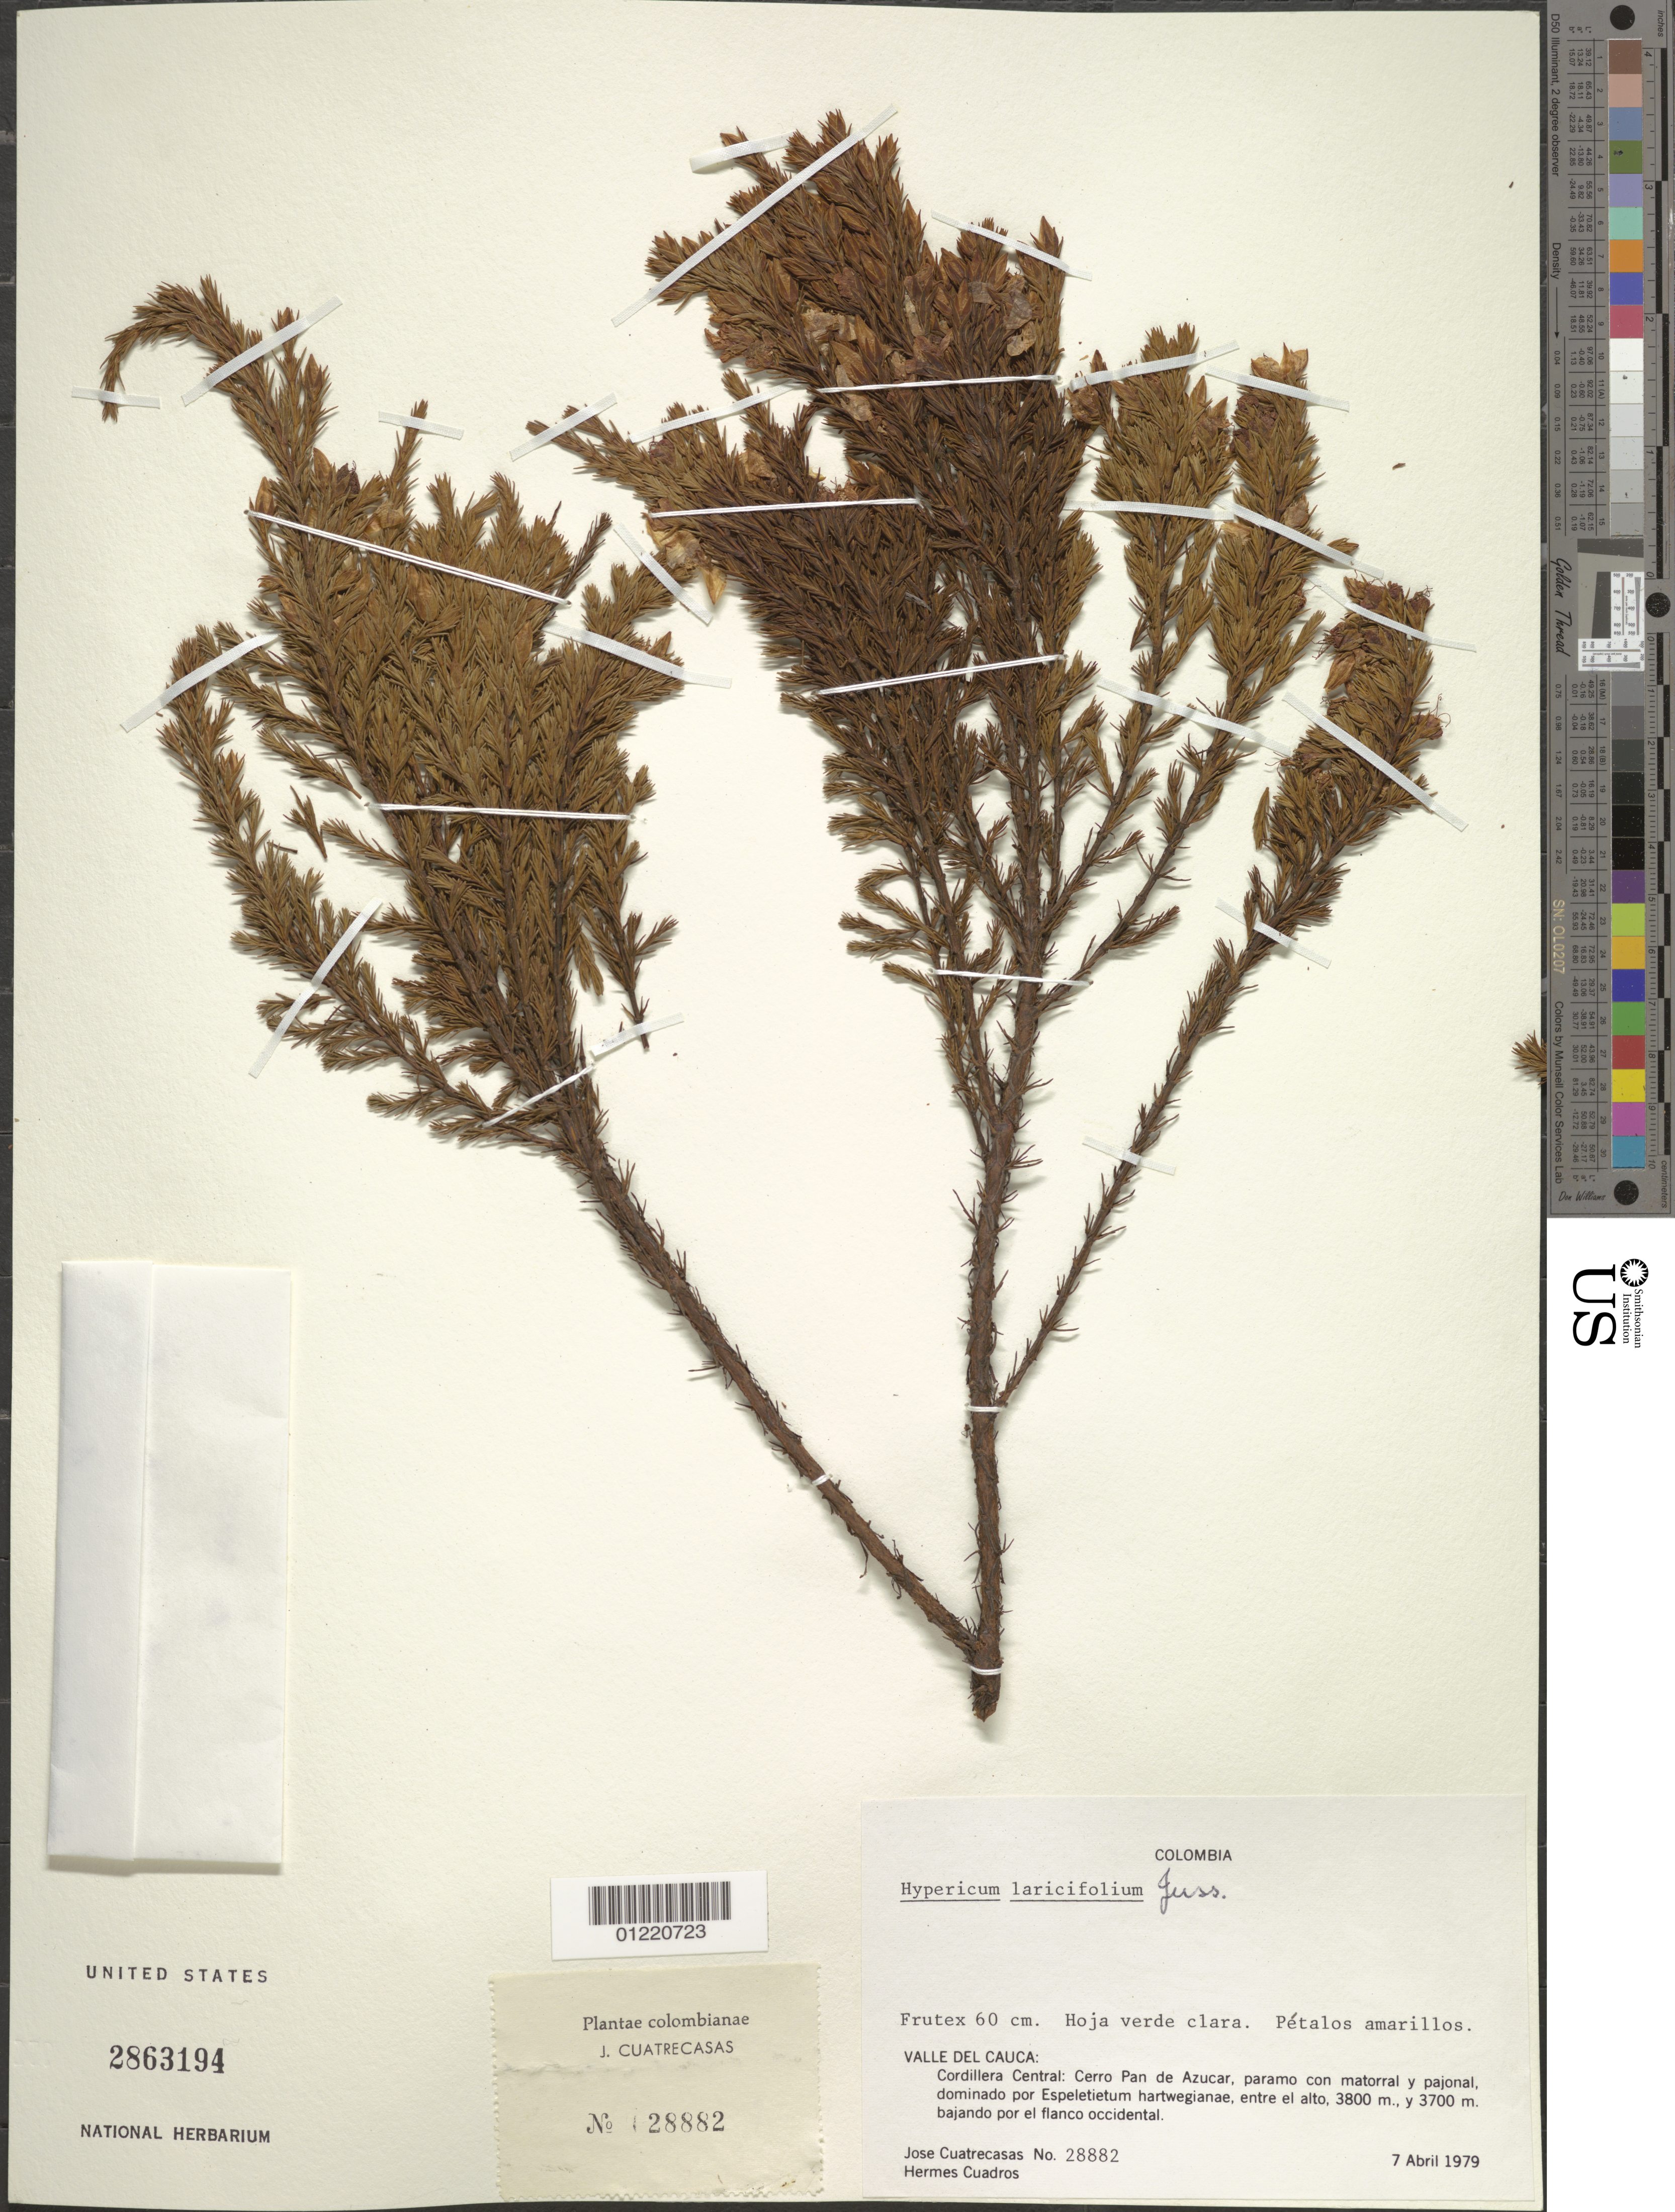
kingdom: Plantae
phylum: Tracheophyta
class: Magnoliopsida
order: Malpighiales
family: Hypericaceae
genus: Hypericum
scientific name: Hypericum laricifolium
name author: Juss.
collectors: J. Cuatrecasas & H. Cuadros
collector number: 28882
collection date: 1979-04-07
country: Colombia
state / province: Valle del Cauca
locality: Cordillera Central; Cerro Pan de Azucar, paramo con matorral y pajonal, dominado por Espeletietum hartwegianae, entre el alto, bajando por el flanco occidental.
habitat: Paramo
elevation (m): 3700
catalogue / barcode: US 2863194